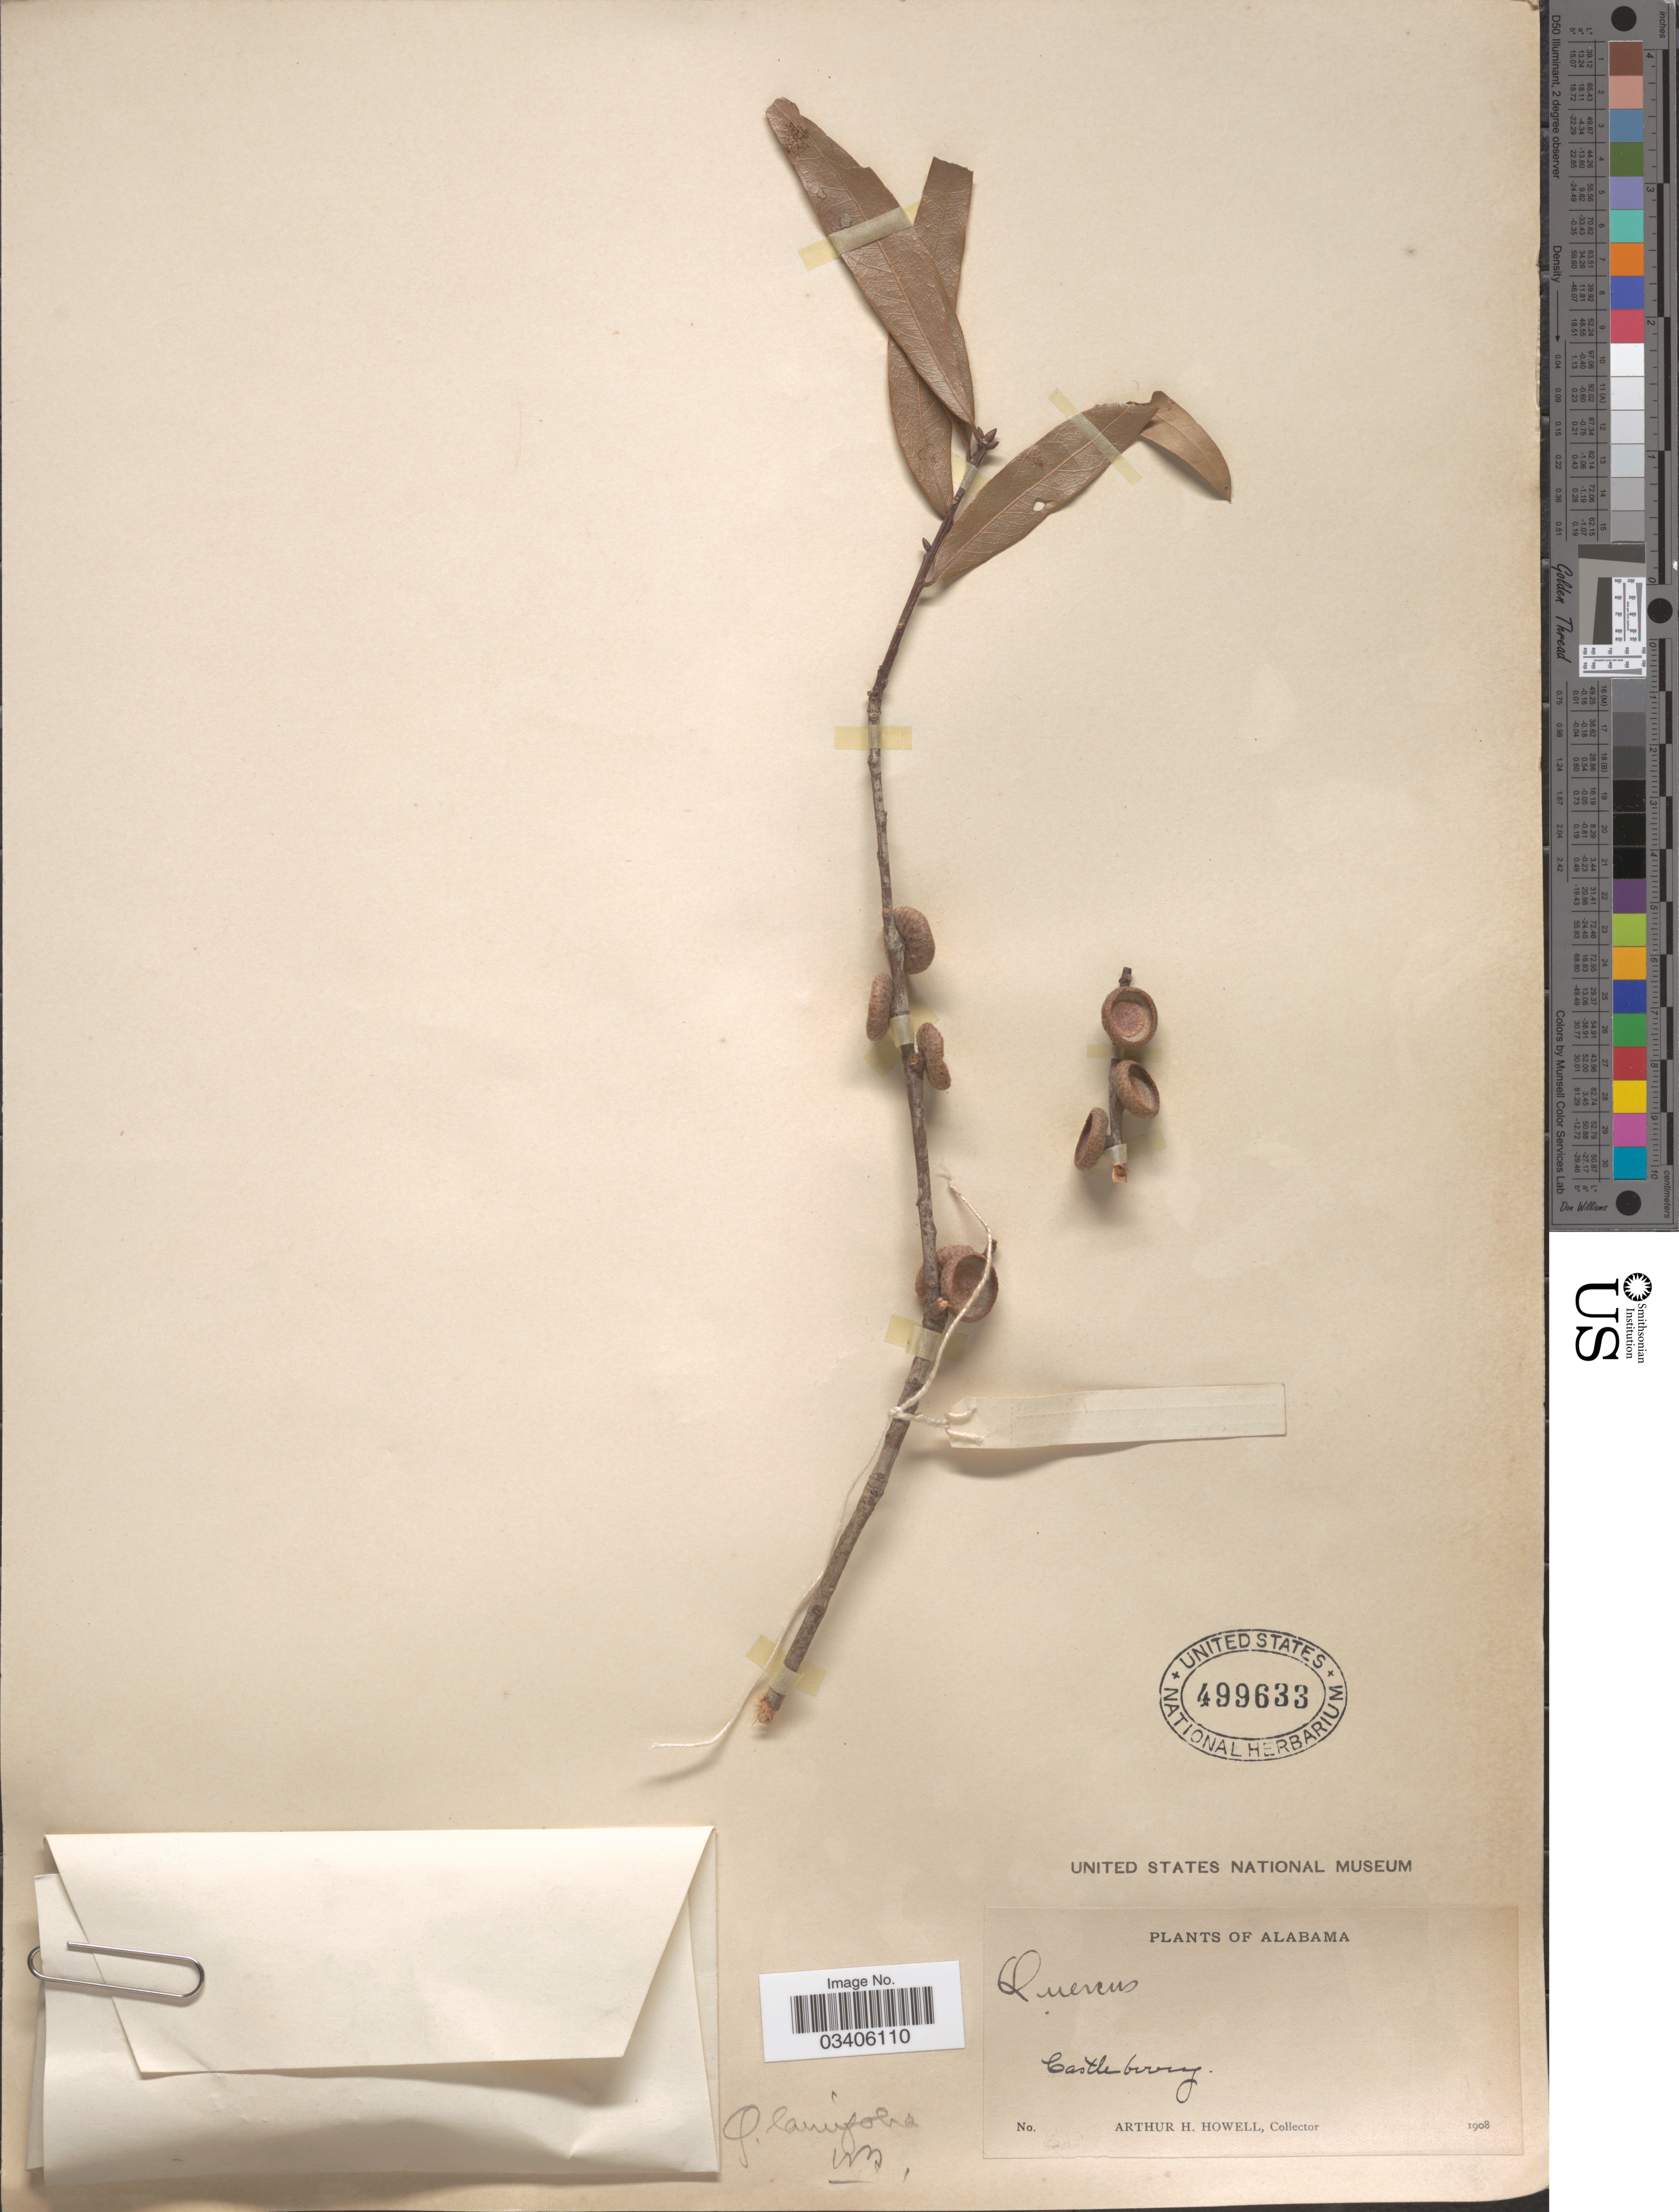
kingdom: Plantae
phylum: Tracheophyta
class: Magnoliopsida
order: Fagales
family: Fagaceae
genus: Quercus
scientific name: Quercus laurifolia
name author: Michx.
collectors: A. H. Howell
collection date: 1908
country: United States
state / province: Alabama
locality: Castleberry.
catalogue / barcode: US 499633